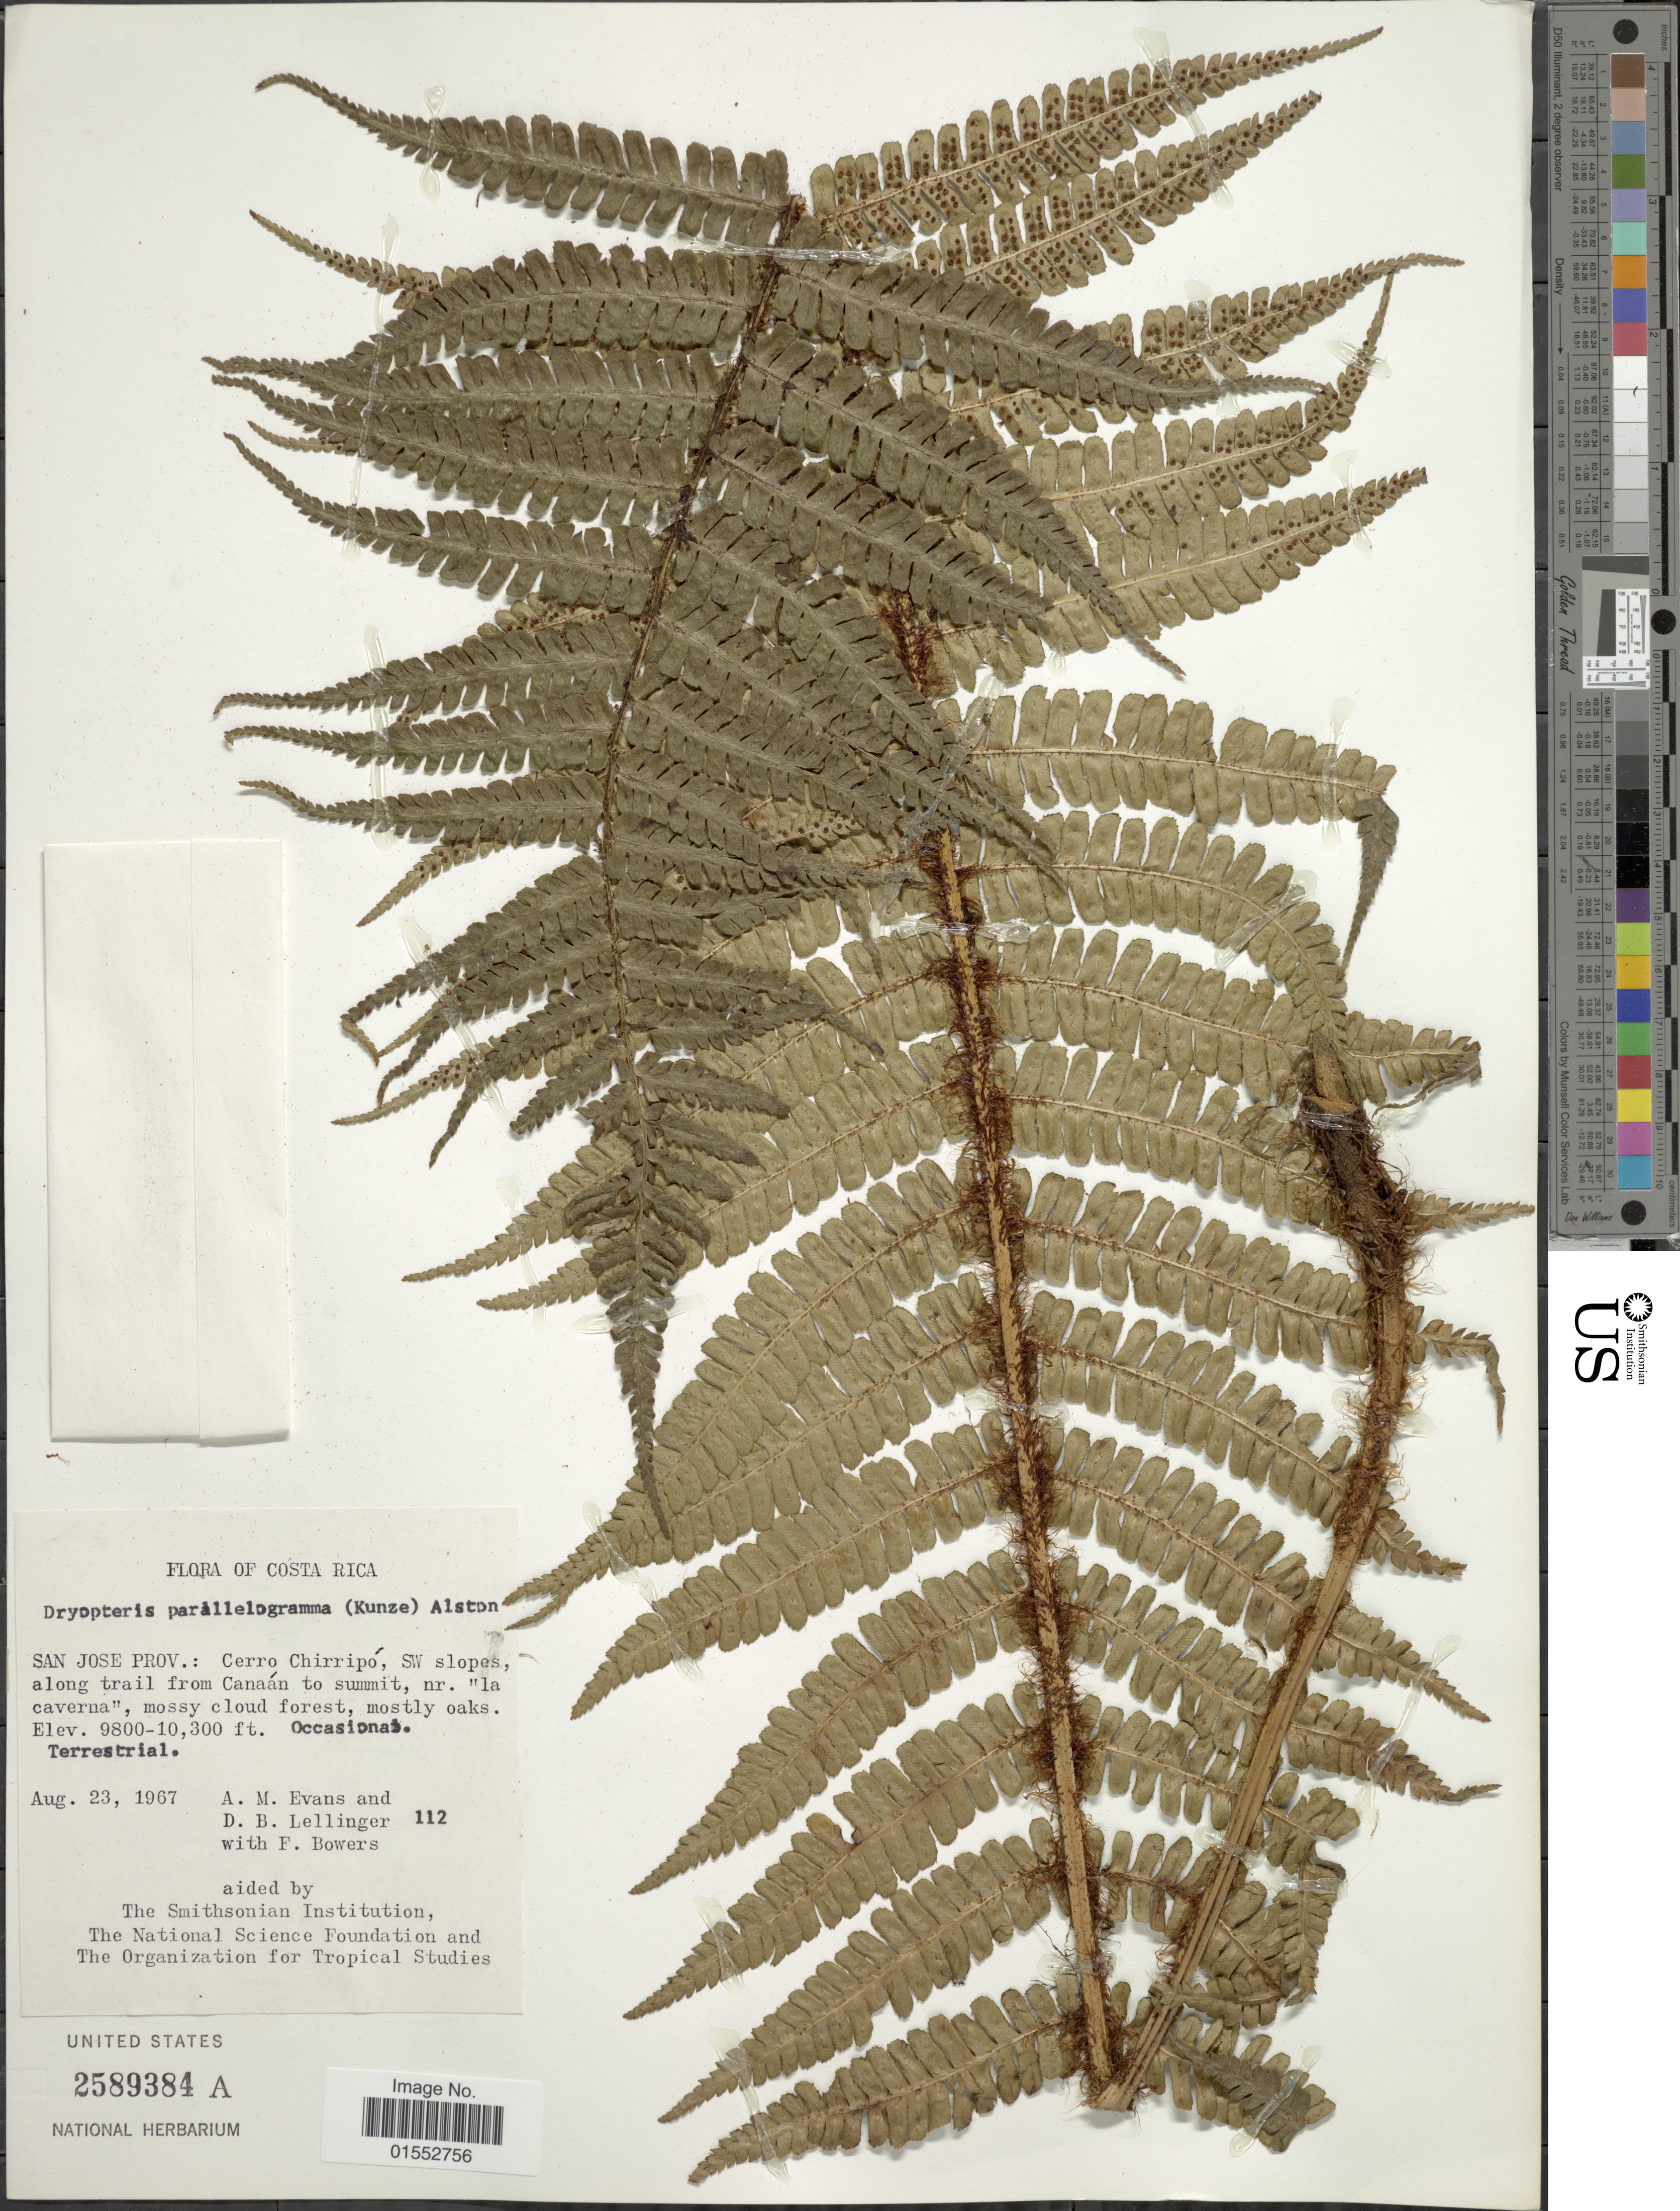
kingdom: Plantae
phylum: Tracheophyta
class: Polypodiopsida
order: Polypodiales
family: Dryopteridaceae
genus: Dryopteris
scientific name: Dryopteris wallichiana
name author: (Spreng.) Hyl.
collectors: A. M. Evans, D. B. Lellinger & F. Bowers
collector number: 112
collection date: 1967-08-23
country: Costa Rica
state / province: San José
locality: Cerro Chirripó, SW slopes, along trail from Canaán to summit, nr. la caverna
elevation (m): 2987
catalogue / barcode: US 2589384A